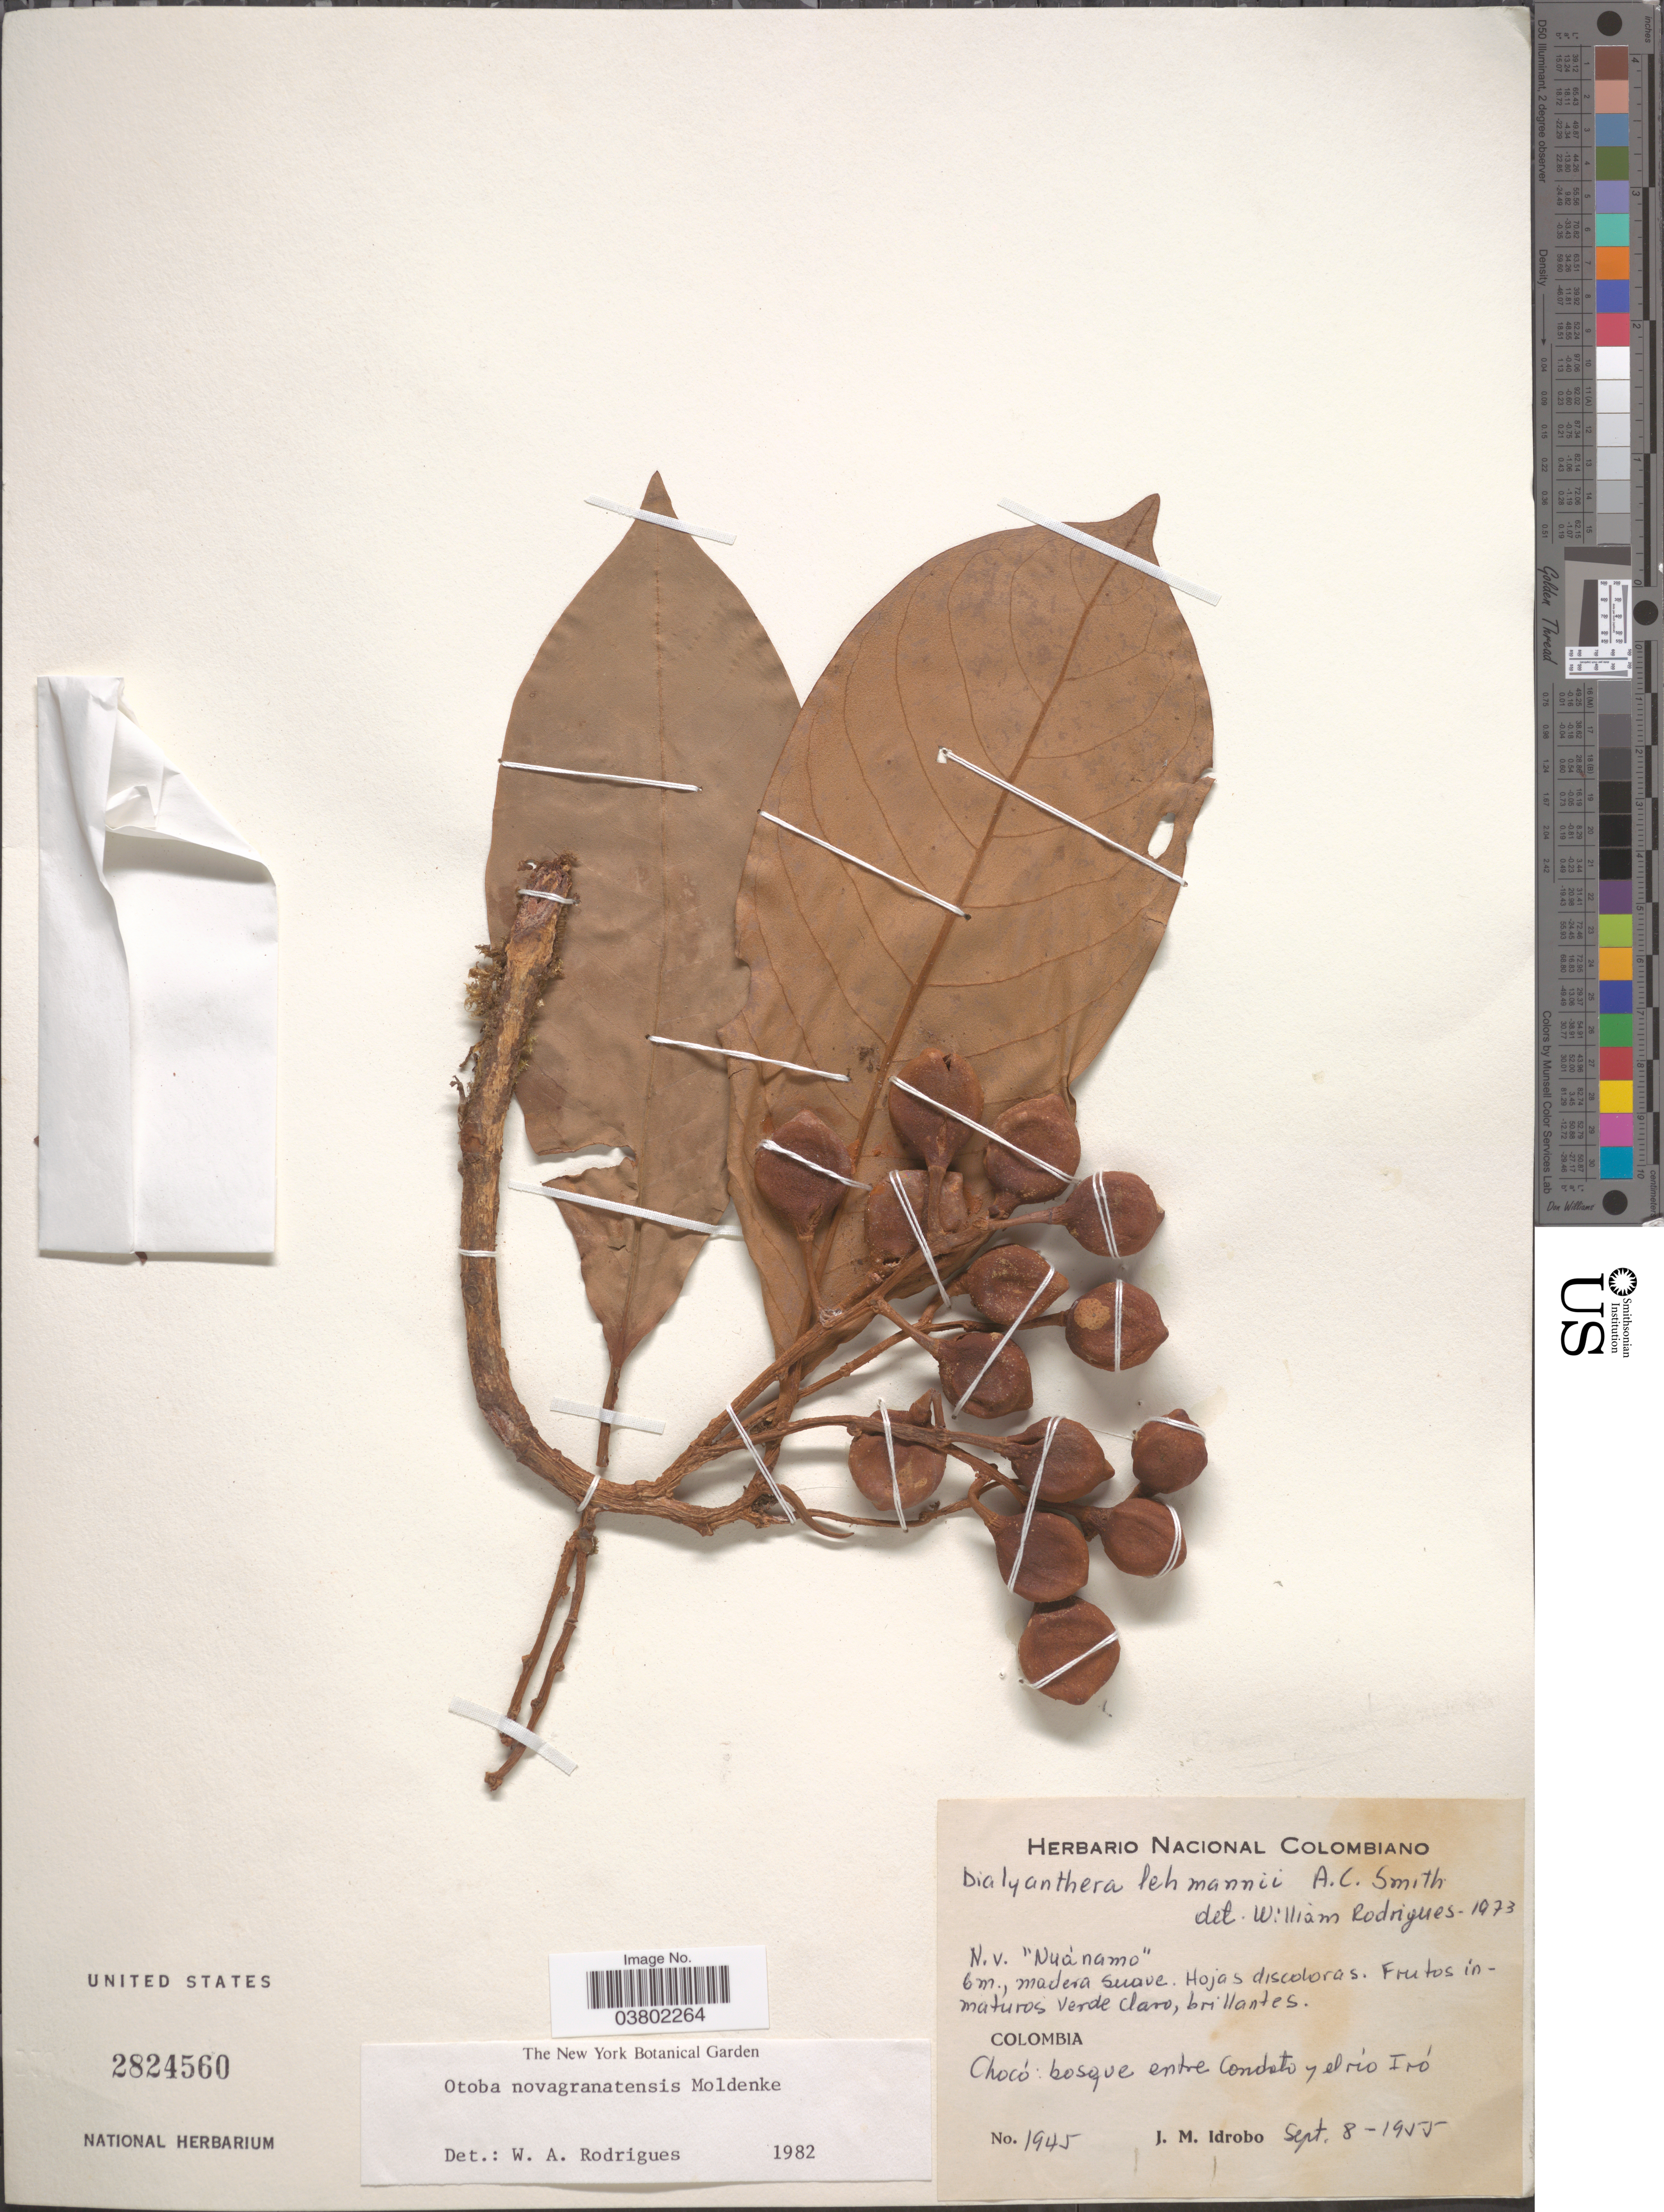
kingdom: Plantae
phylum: Tracheophyta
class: Magnoliopsida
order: Magnoliales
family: Myristicaceae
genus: Otoba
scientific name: Otoba novogranatensis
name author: Moldenke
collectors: J. M. Idrobo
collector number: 1945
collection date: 1955-09-08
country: Colombia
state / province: Chocó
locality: Bosque entre Condoto y el río Iró.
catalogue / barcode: US 2824560